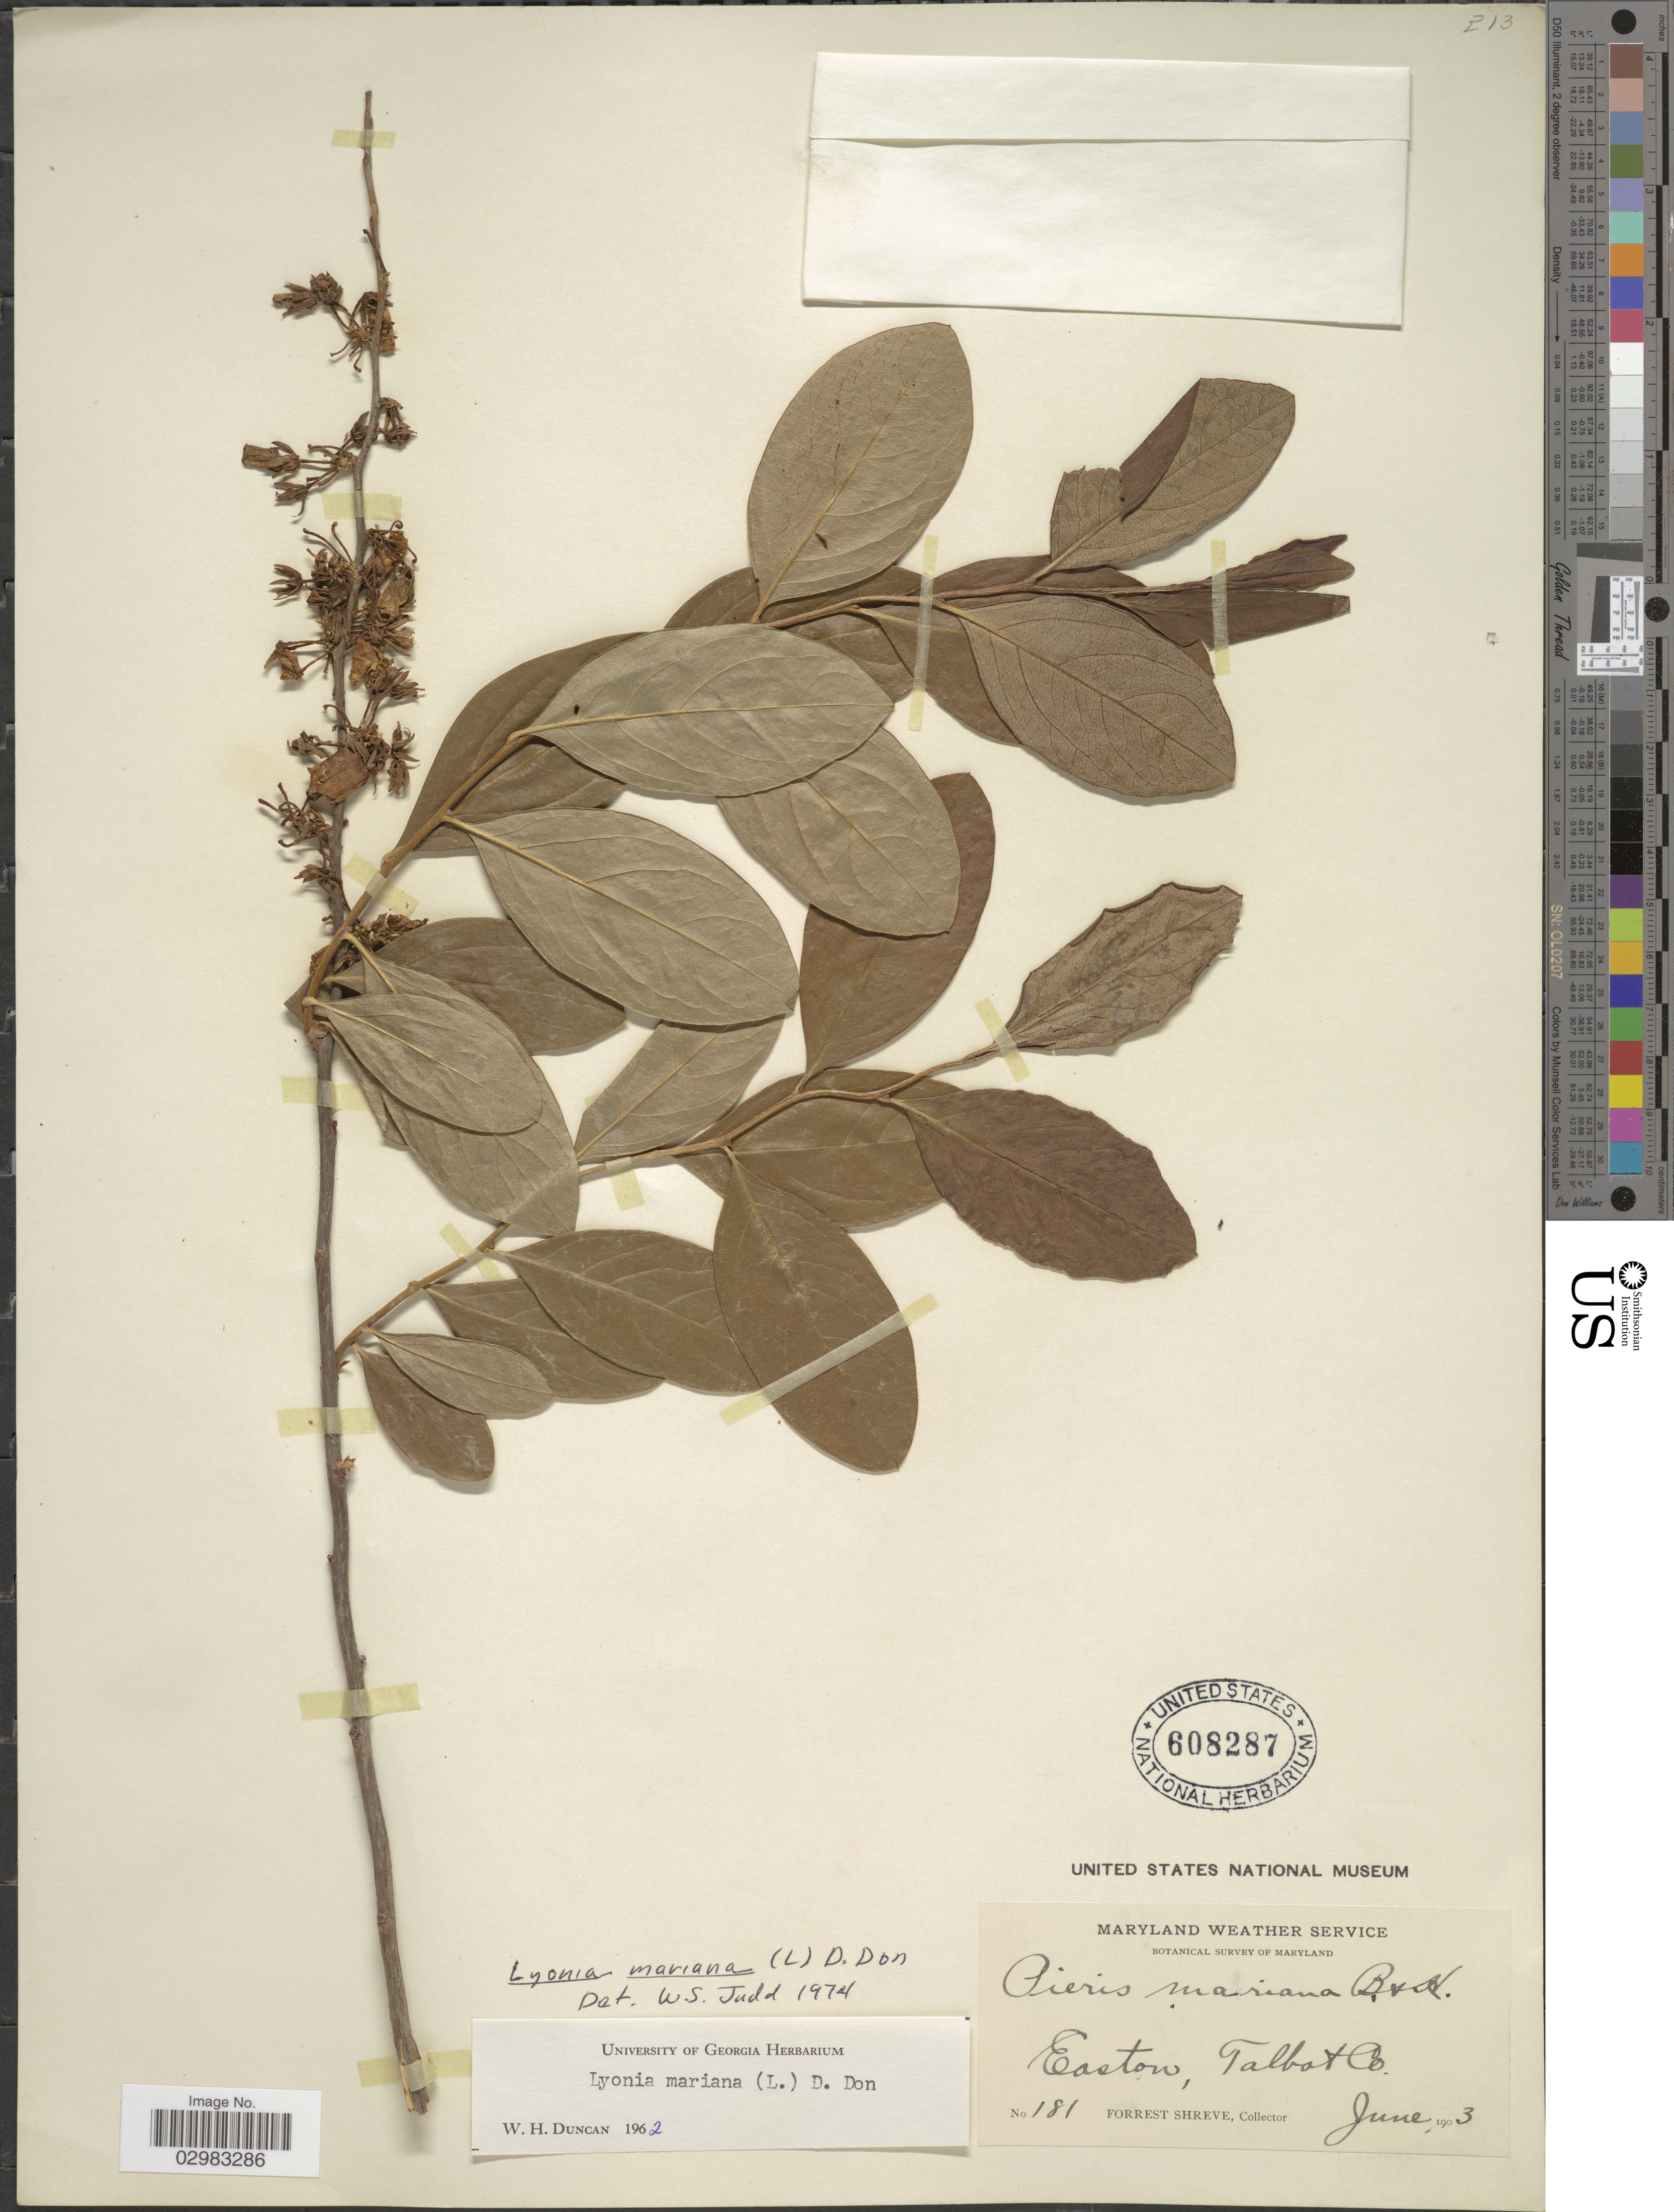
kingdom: Plantae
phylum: Tracheophyta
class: Magnoliopsida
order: Ericales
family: Ericaceae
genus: Lyonia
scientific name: Lyonia mariana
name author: (L.) D. Don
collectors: F. Shreve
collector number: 181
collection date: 1903-06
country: United States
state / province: Maryland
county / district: Talbot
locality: Easton, Talbot Co.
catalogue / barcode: US 608287